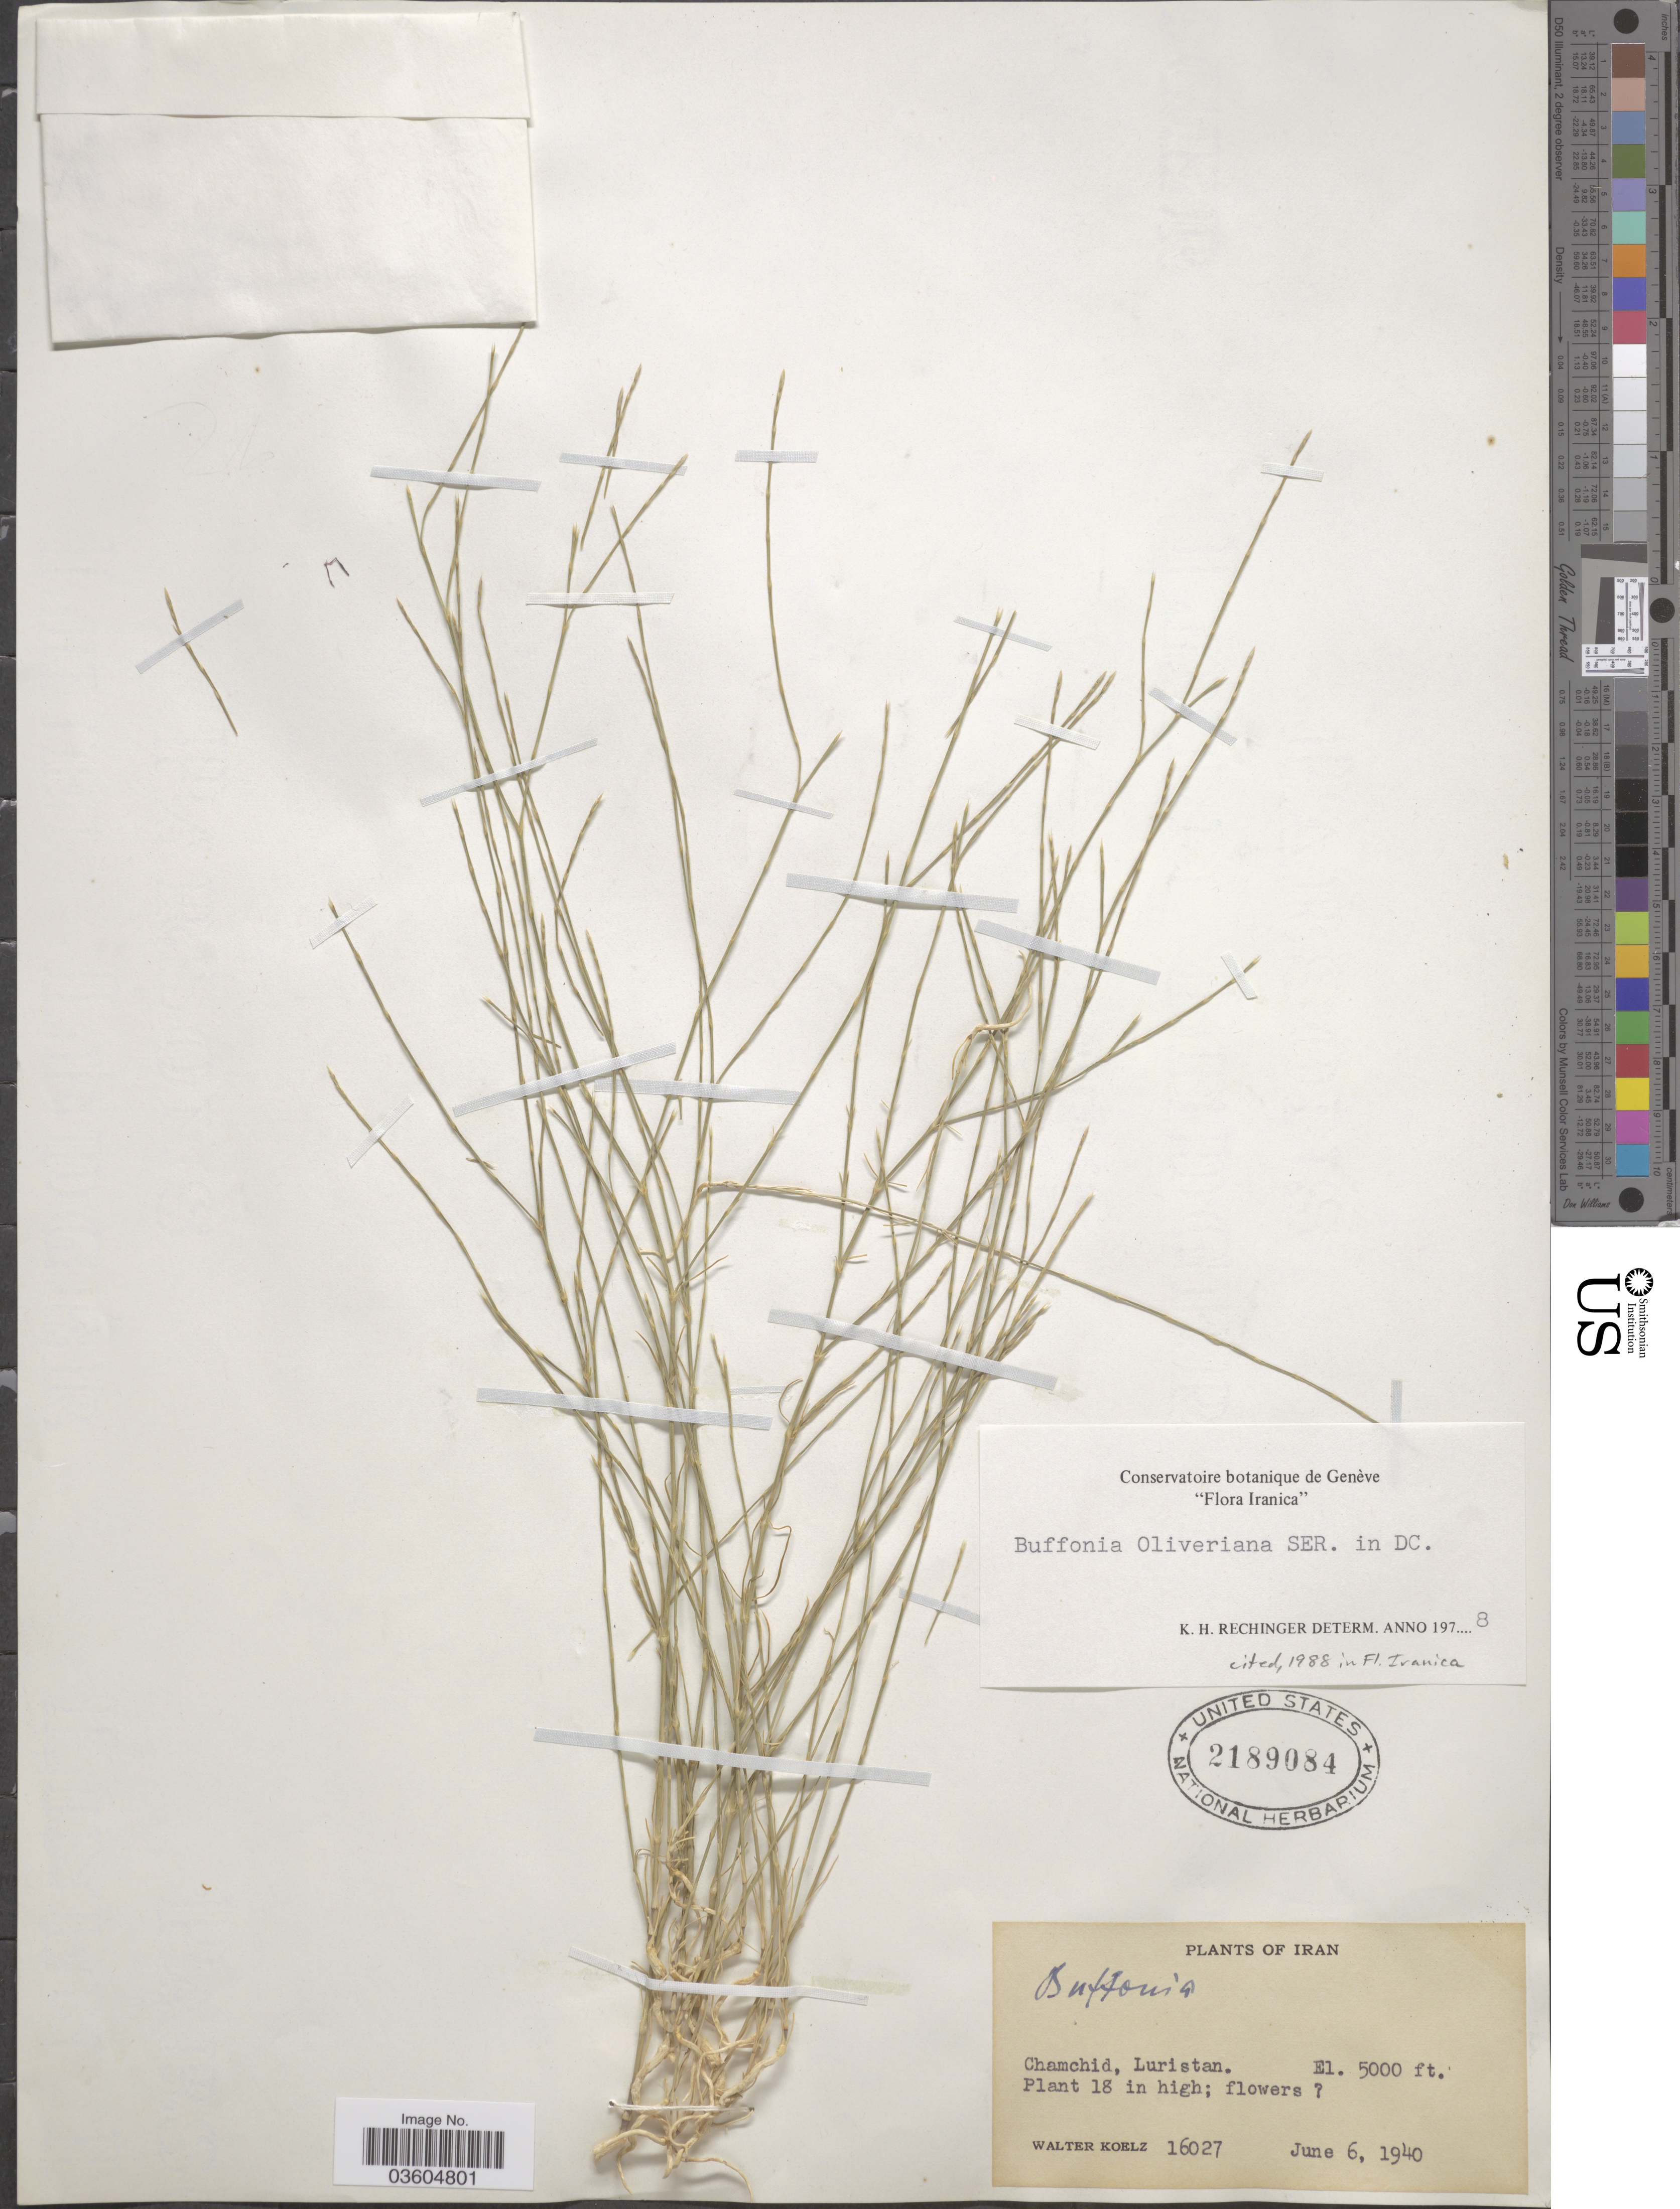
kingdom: Plantae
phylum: Tracheophyta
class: Magnoliopsida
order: Caryophyllales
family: Caryophyllaceae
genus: Bufonia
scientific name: Bufonia oliveriana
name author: Ser.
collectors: W. N. Koelz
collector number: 16027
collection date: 1940-06-06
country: Iran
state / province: Lorestan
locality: Chamchid, Luristan.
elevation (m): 1524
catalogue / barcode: US 2189084